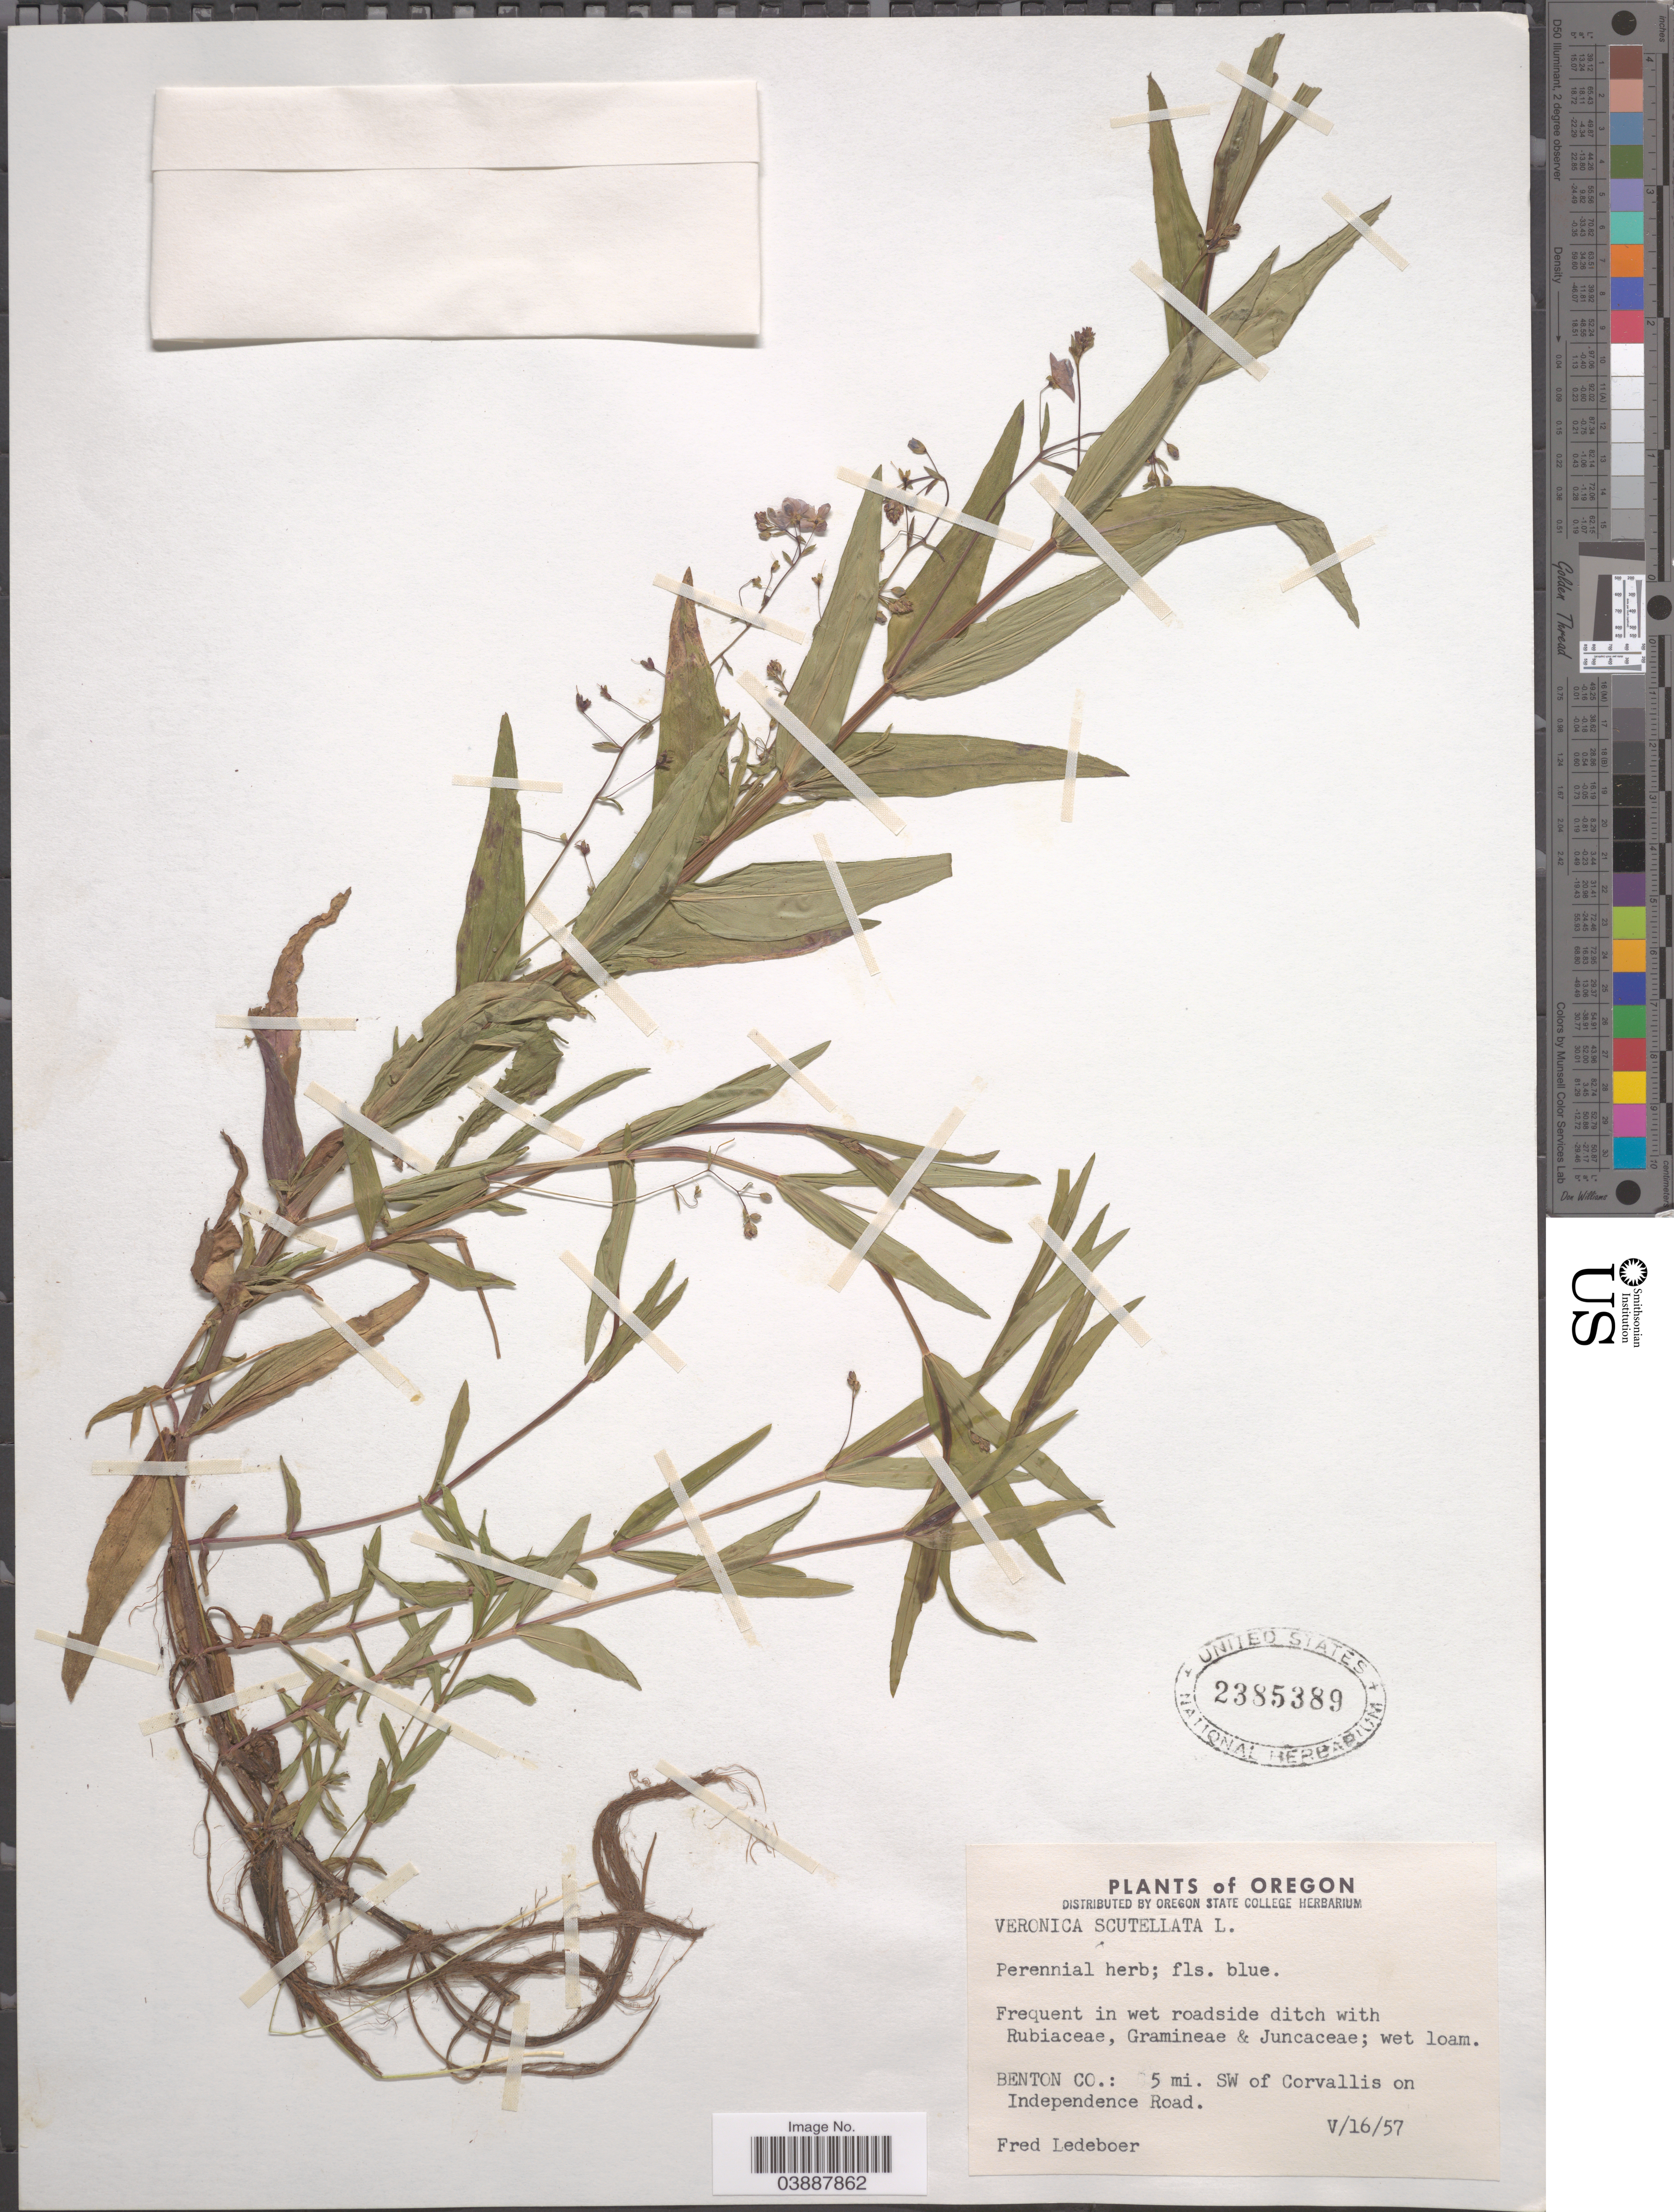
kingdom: Plantae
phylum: Tracheophyta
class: Magnoliopsida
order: Lamiales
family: Plantaginaceae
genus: Veronica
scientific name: Veronica scutellata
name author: L.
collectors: F. Ledeboer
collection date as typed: Transcribed d/m/y: 16/5/57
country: United States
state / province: Oregon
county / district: Benton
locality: Benton Co.: 5 mi. SW of Corvallis on Independence Road.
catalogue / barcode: US 2385389